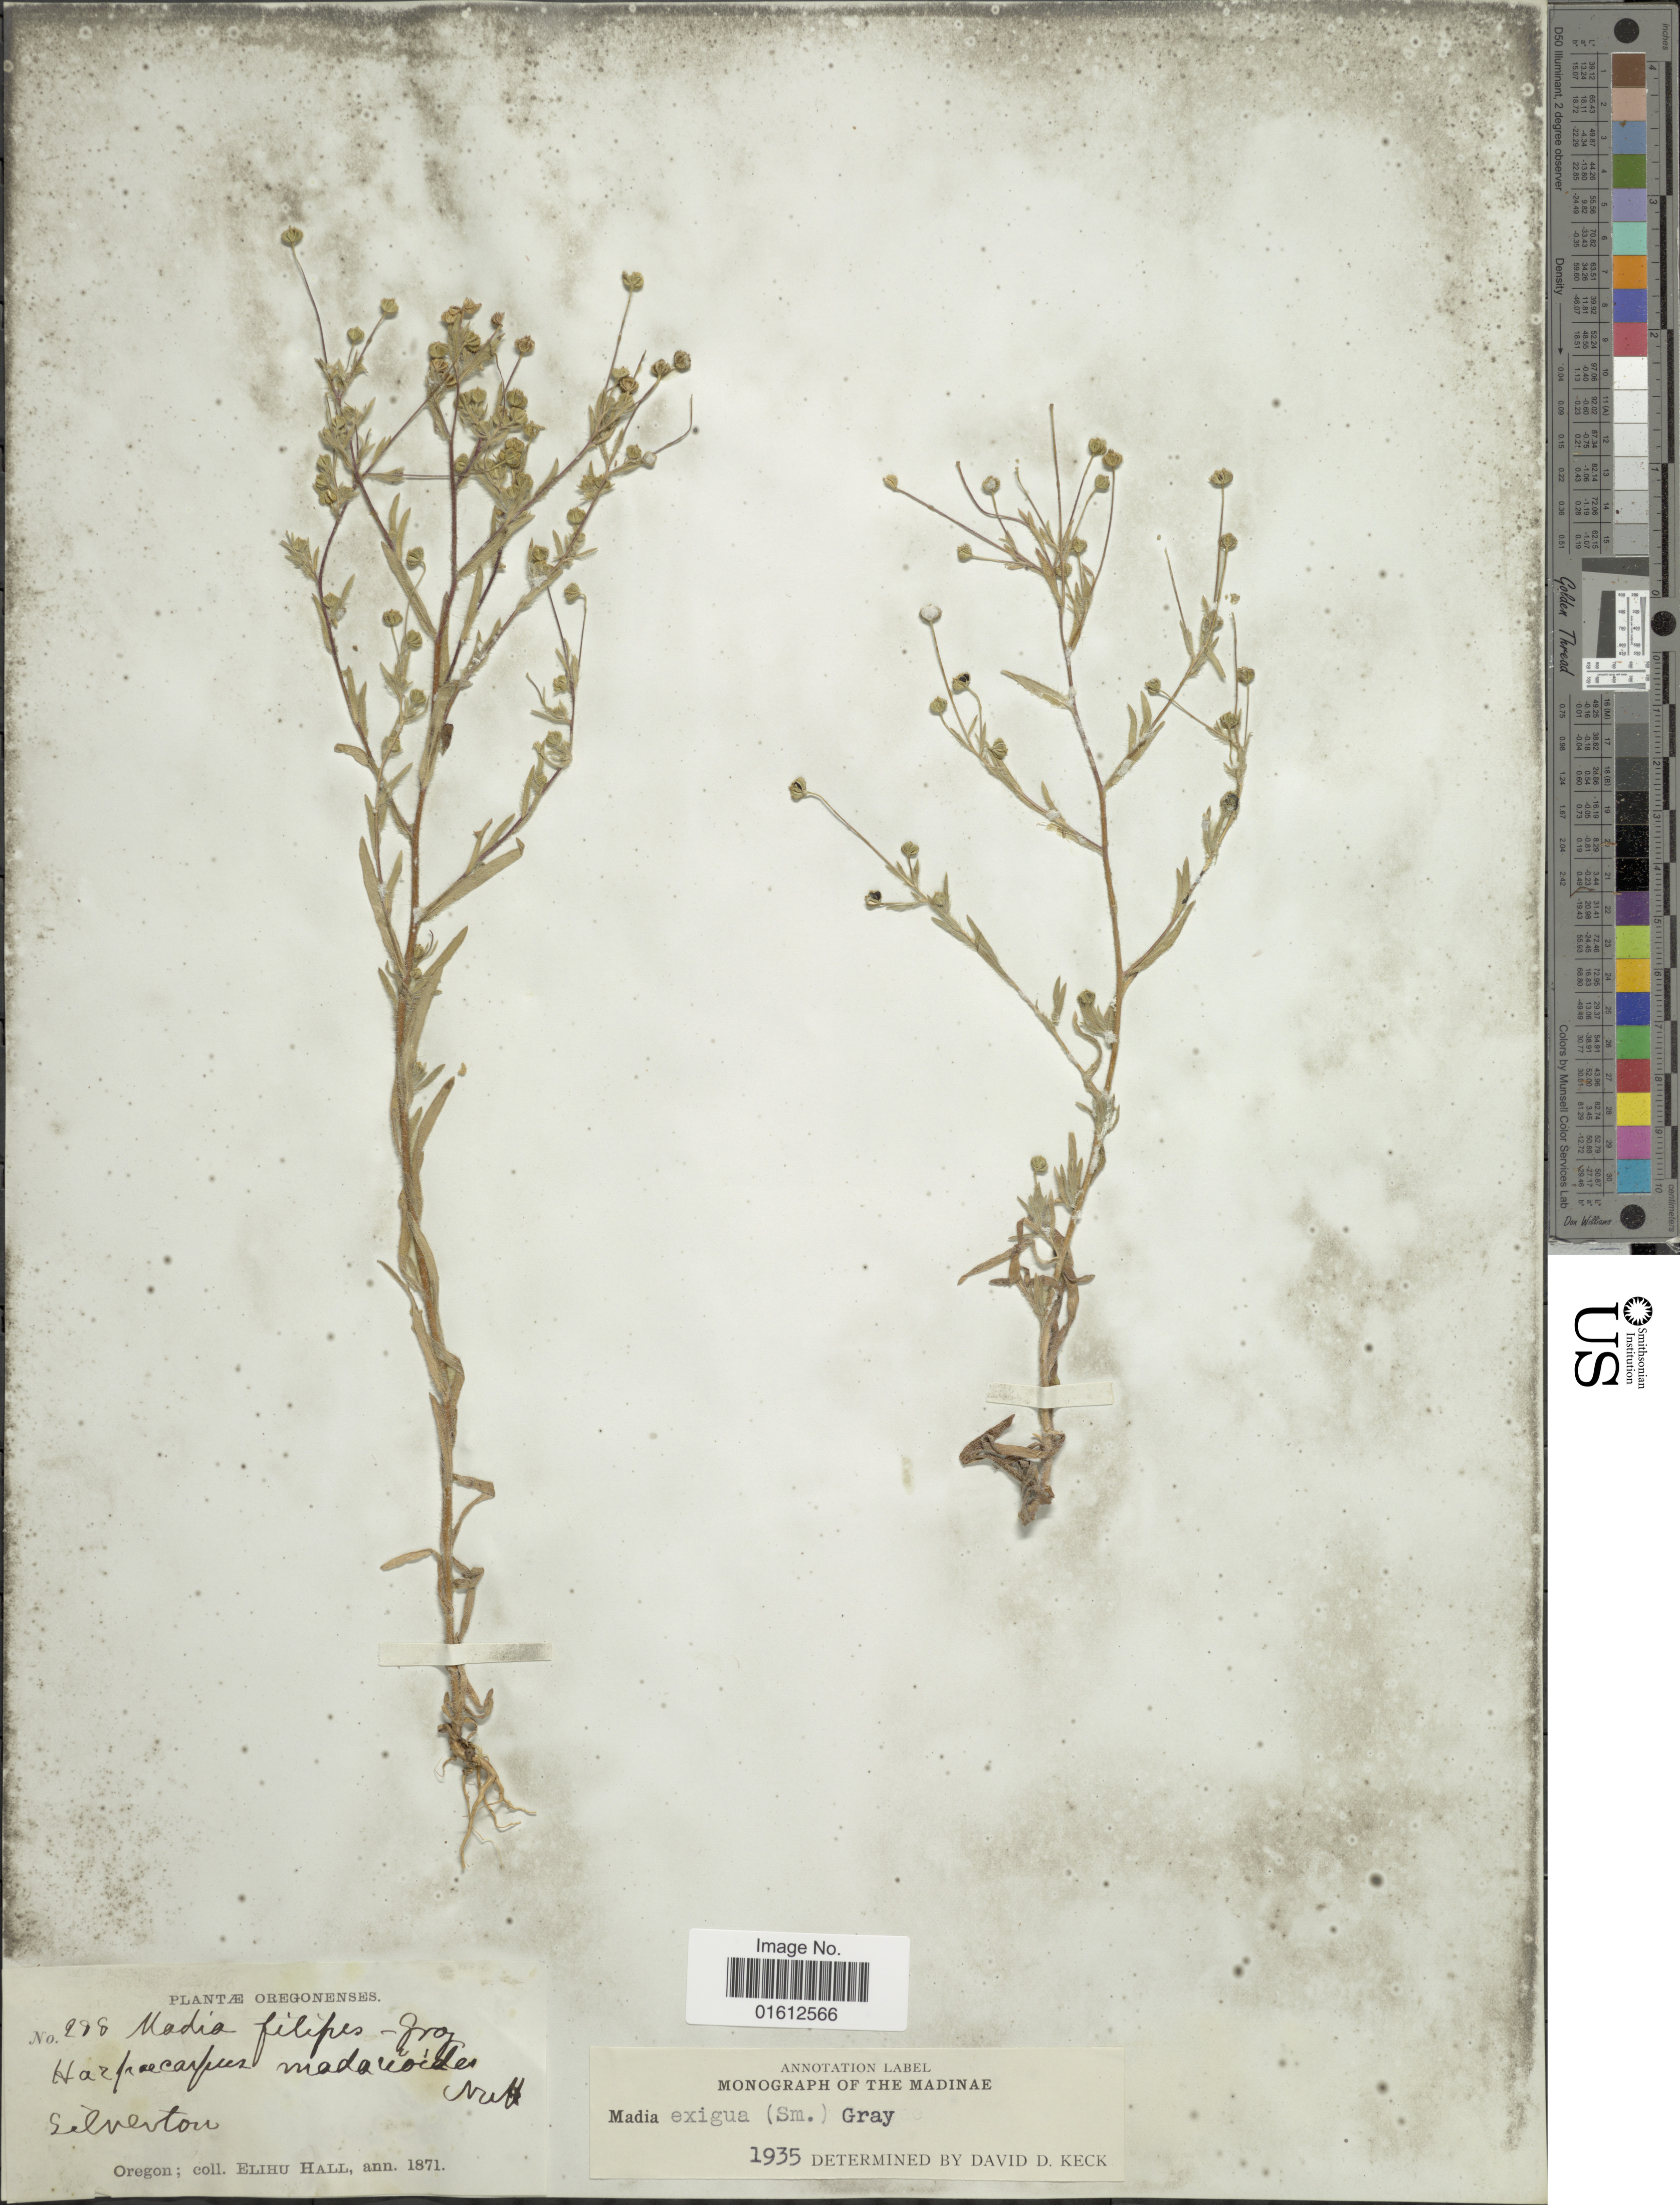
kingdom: Plantae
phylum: Tracheophyta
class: Magnoliopsida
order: Asterales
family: Asteraceae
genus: Madia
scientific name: Madia exigua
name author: (Sm.) A. Gray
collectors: E. Hall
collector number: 298*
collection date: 1871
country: United States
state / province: Oregon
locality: Silverton.